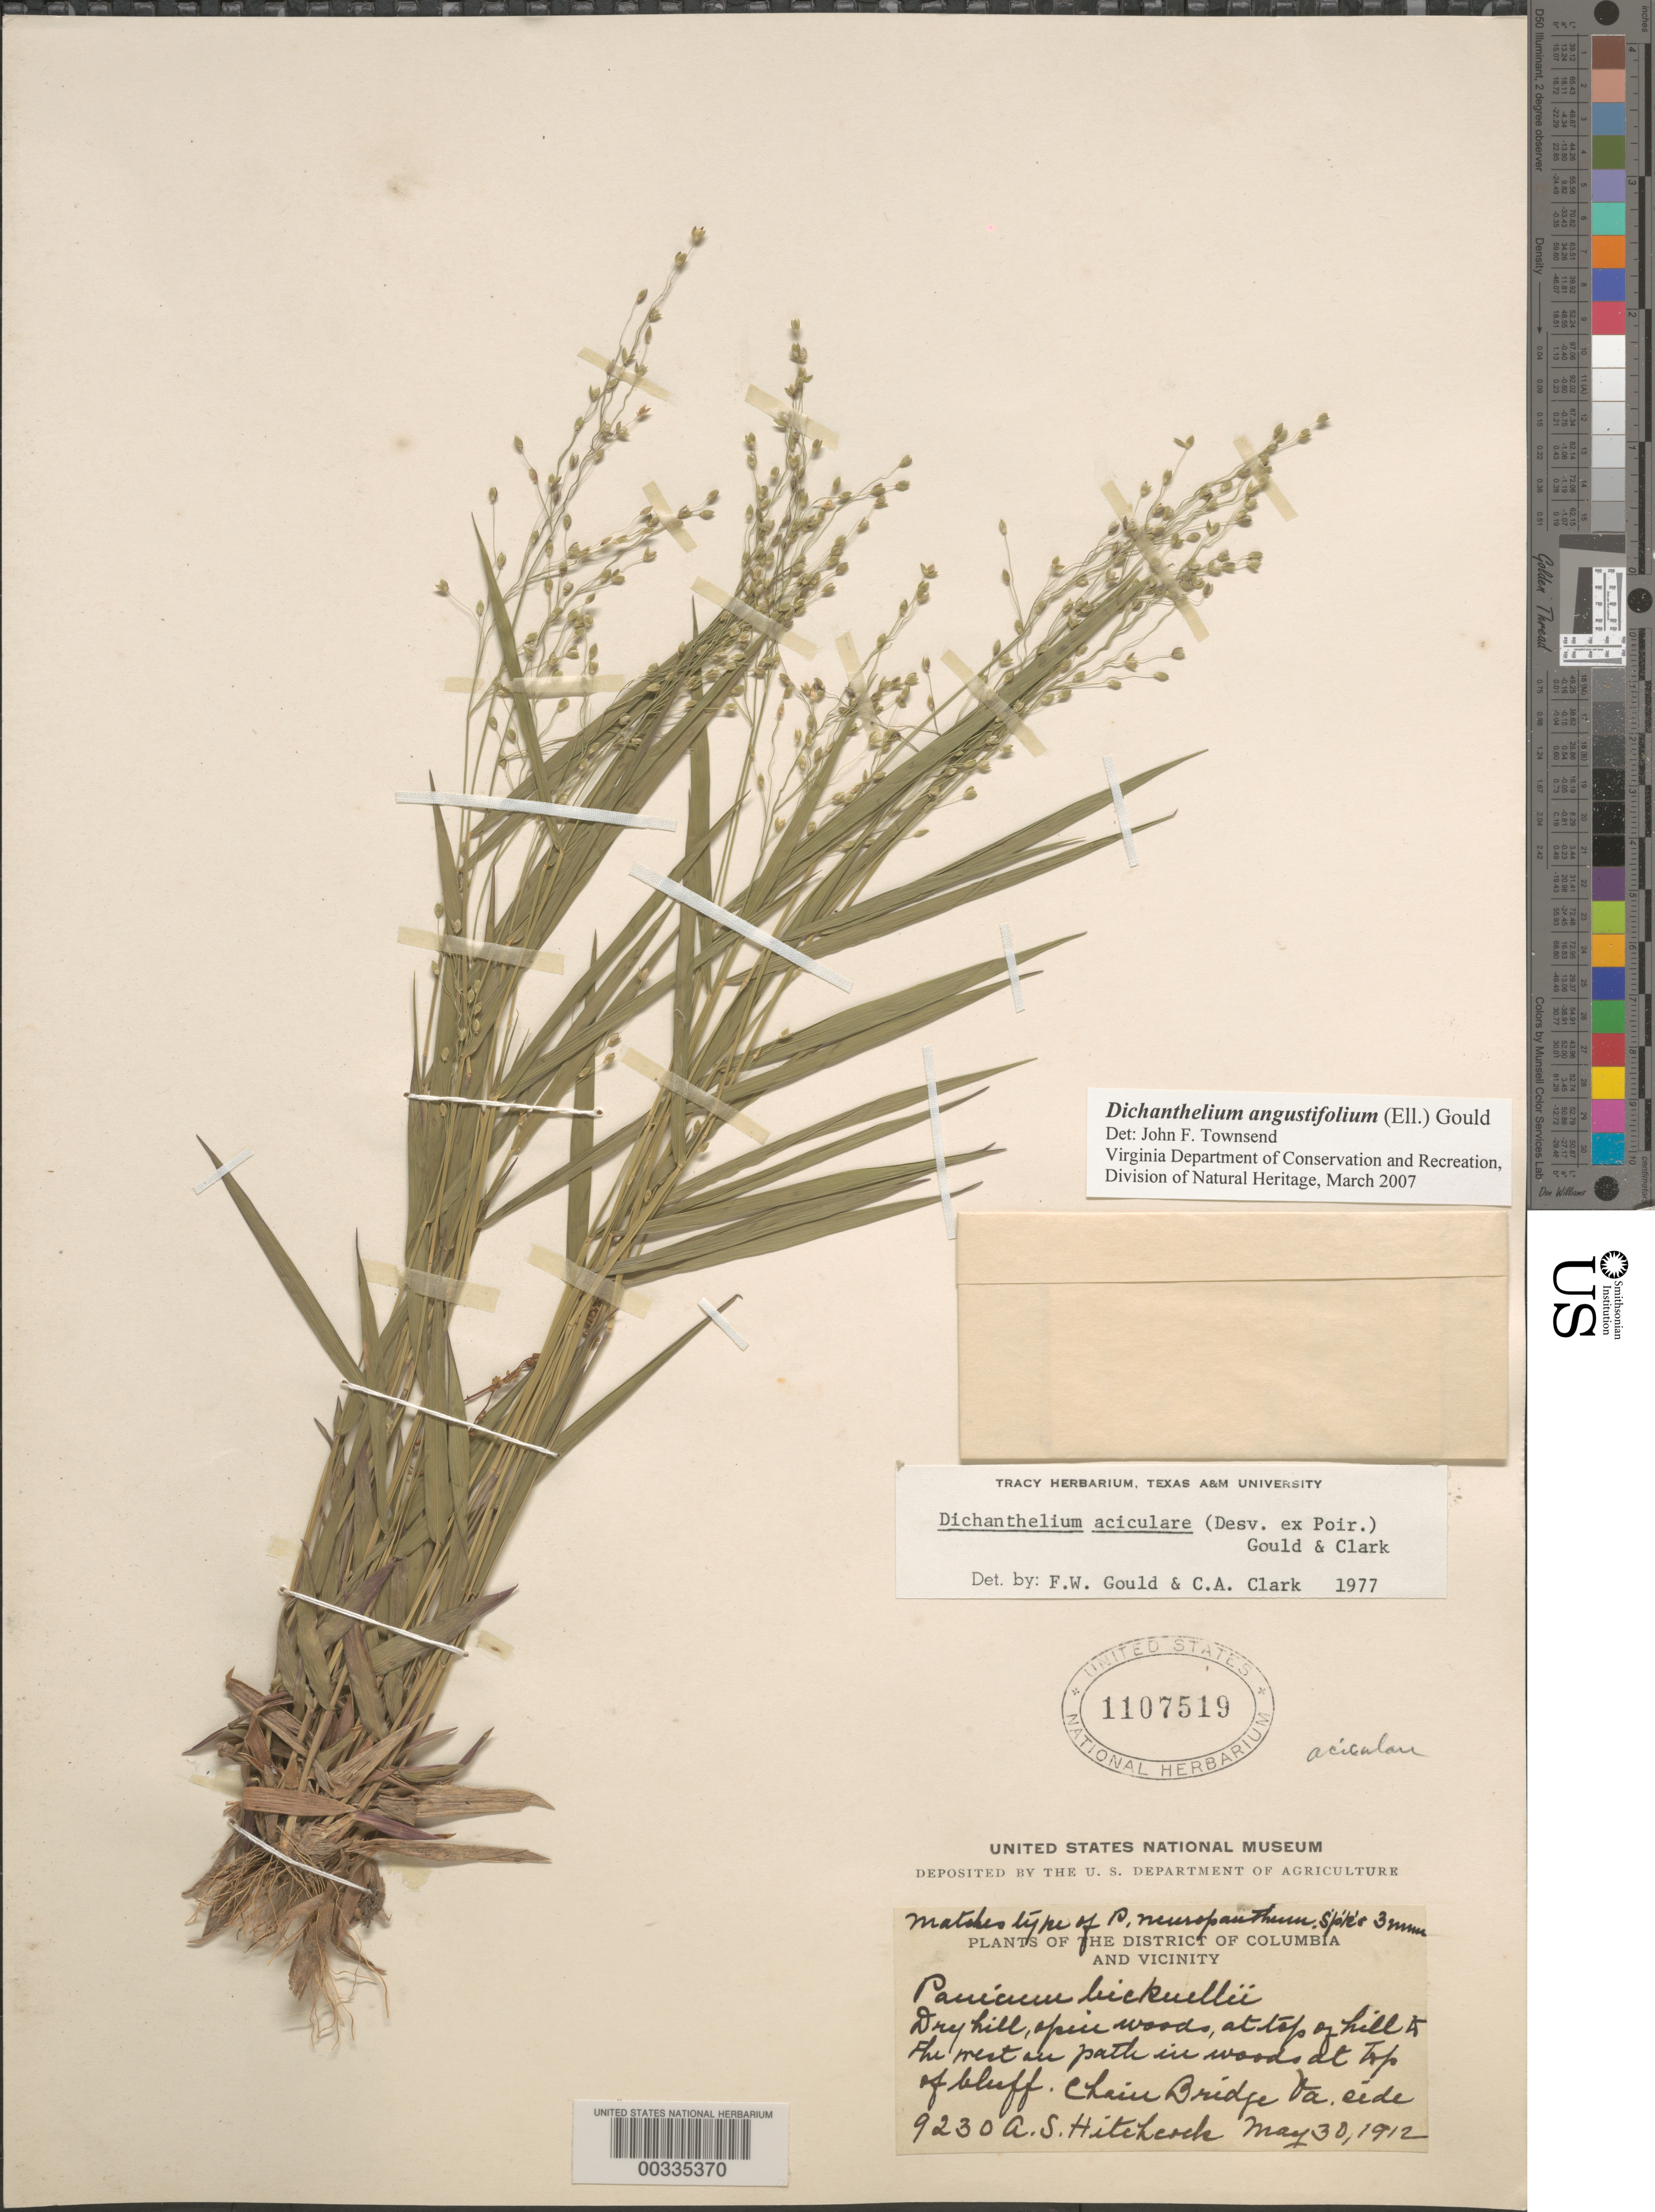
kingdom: Plantae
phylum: Tracheophyta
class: Liliopsida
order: Poales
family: Poaceae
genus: Dichanthelium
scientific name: Dichanthelium angustifolium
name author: (Ellison) Gould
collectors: A. S. Hitchcock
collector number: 9230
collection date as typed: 30 May 1912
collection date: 1912-05-30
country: United States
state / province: Virginia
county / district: Fairfax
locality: Chain Bridge C. and O. Canal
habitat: Dry hill, open woods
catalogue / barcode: US 1107519